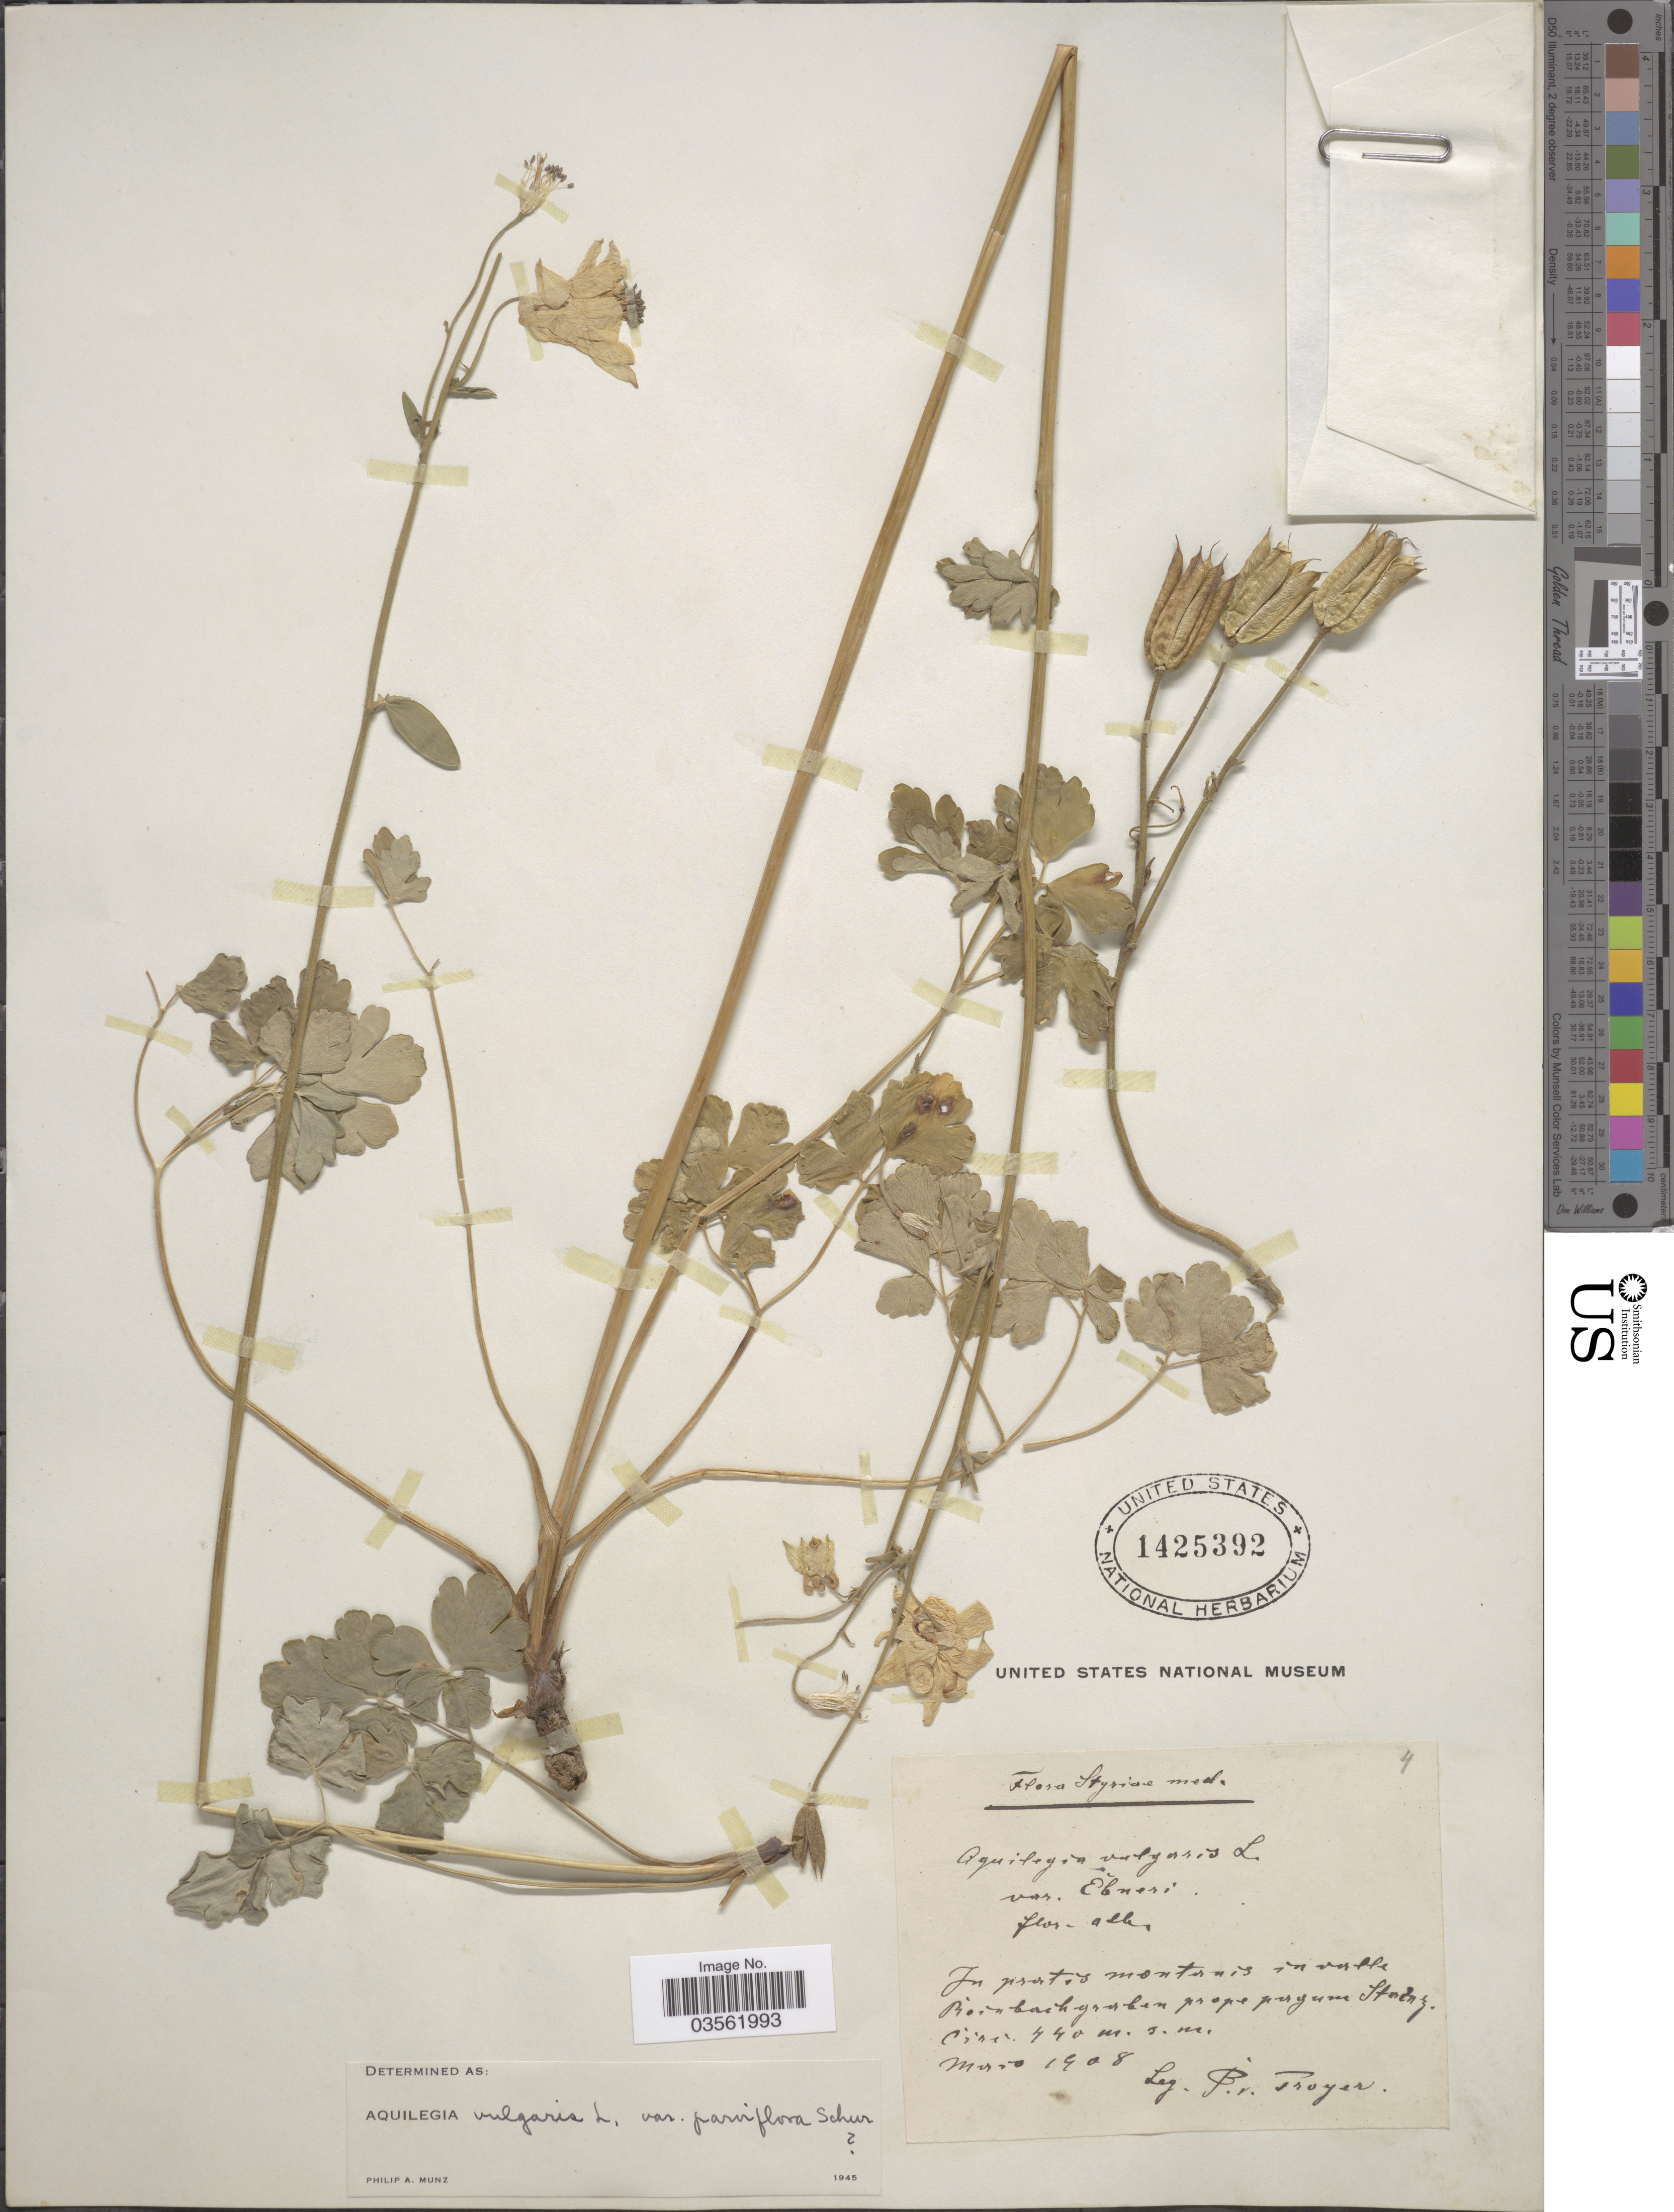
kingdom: Plantae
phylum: Tracheophyta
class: Magnoliopsida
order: Ranunculales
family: Ranunculaceae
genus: Aquilegia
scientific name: Aquilegia vulgaris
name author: L.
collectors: C. Royer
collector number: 4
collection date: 1908-03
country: Austria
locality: Styriae med. In pratis montanis in valle Beinbaihyrnben prope piryum Storentz. [interpreted]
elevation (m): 440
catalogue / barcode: US 1425392